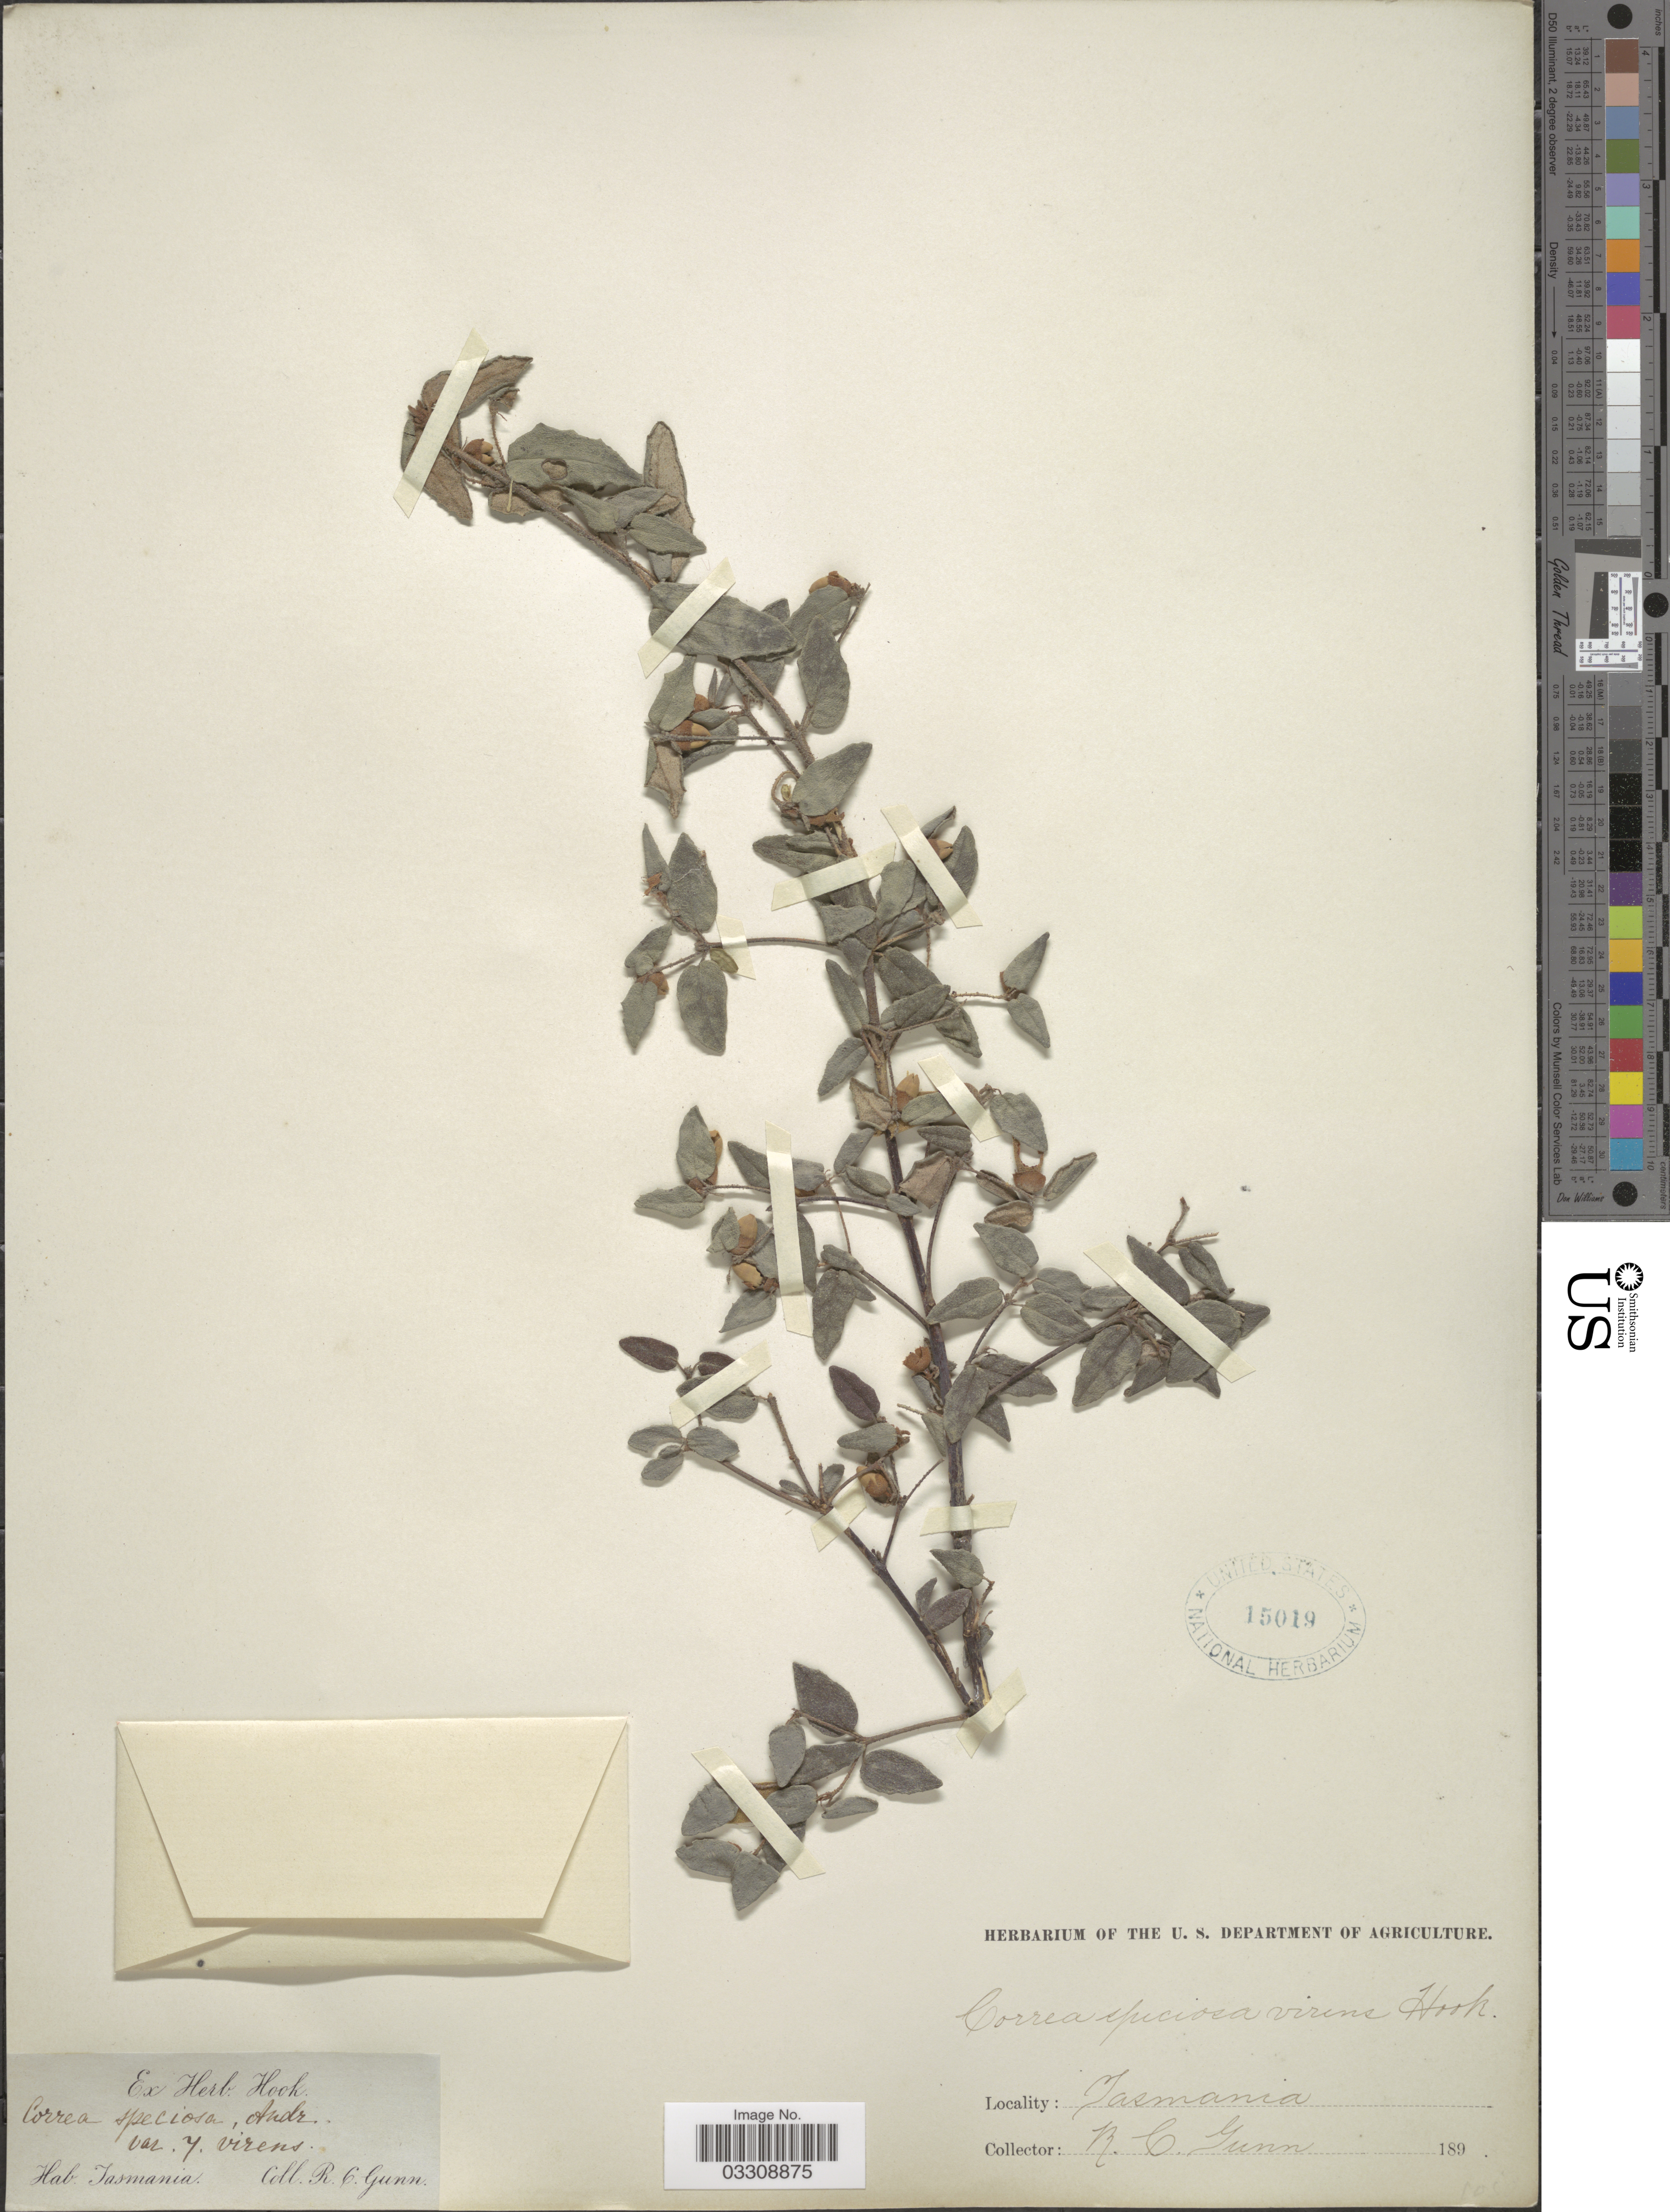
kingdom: Plantae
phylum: Tracheophyta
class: Magnoliopsida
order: Sapindales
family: Rutaceae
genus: Correa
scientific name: Correa speciosa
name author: Donn ex Andrews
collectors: R. Gunn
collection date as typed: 189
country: Australia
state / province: Tasmania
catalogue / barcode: US 15019